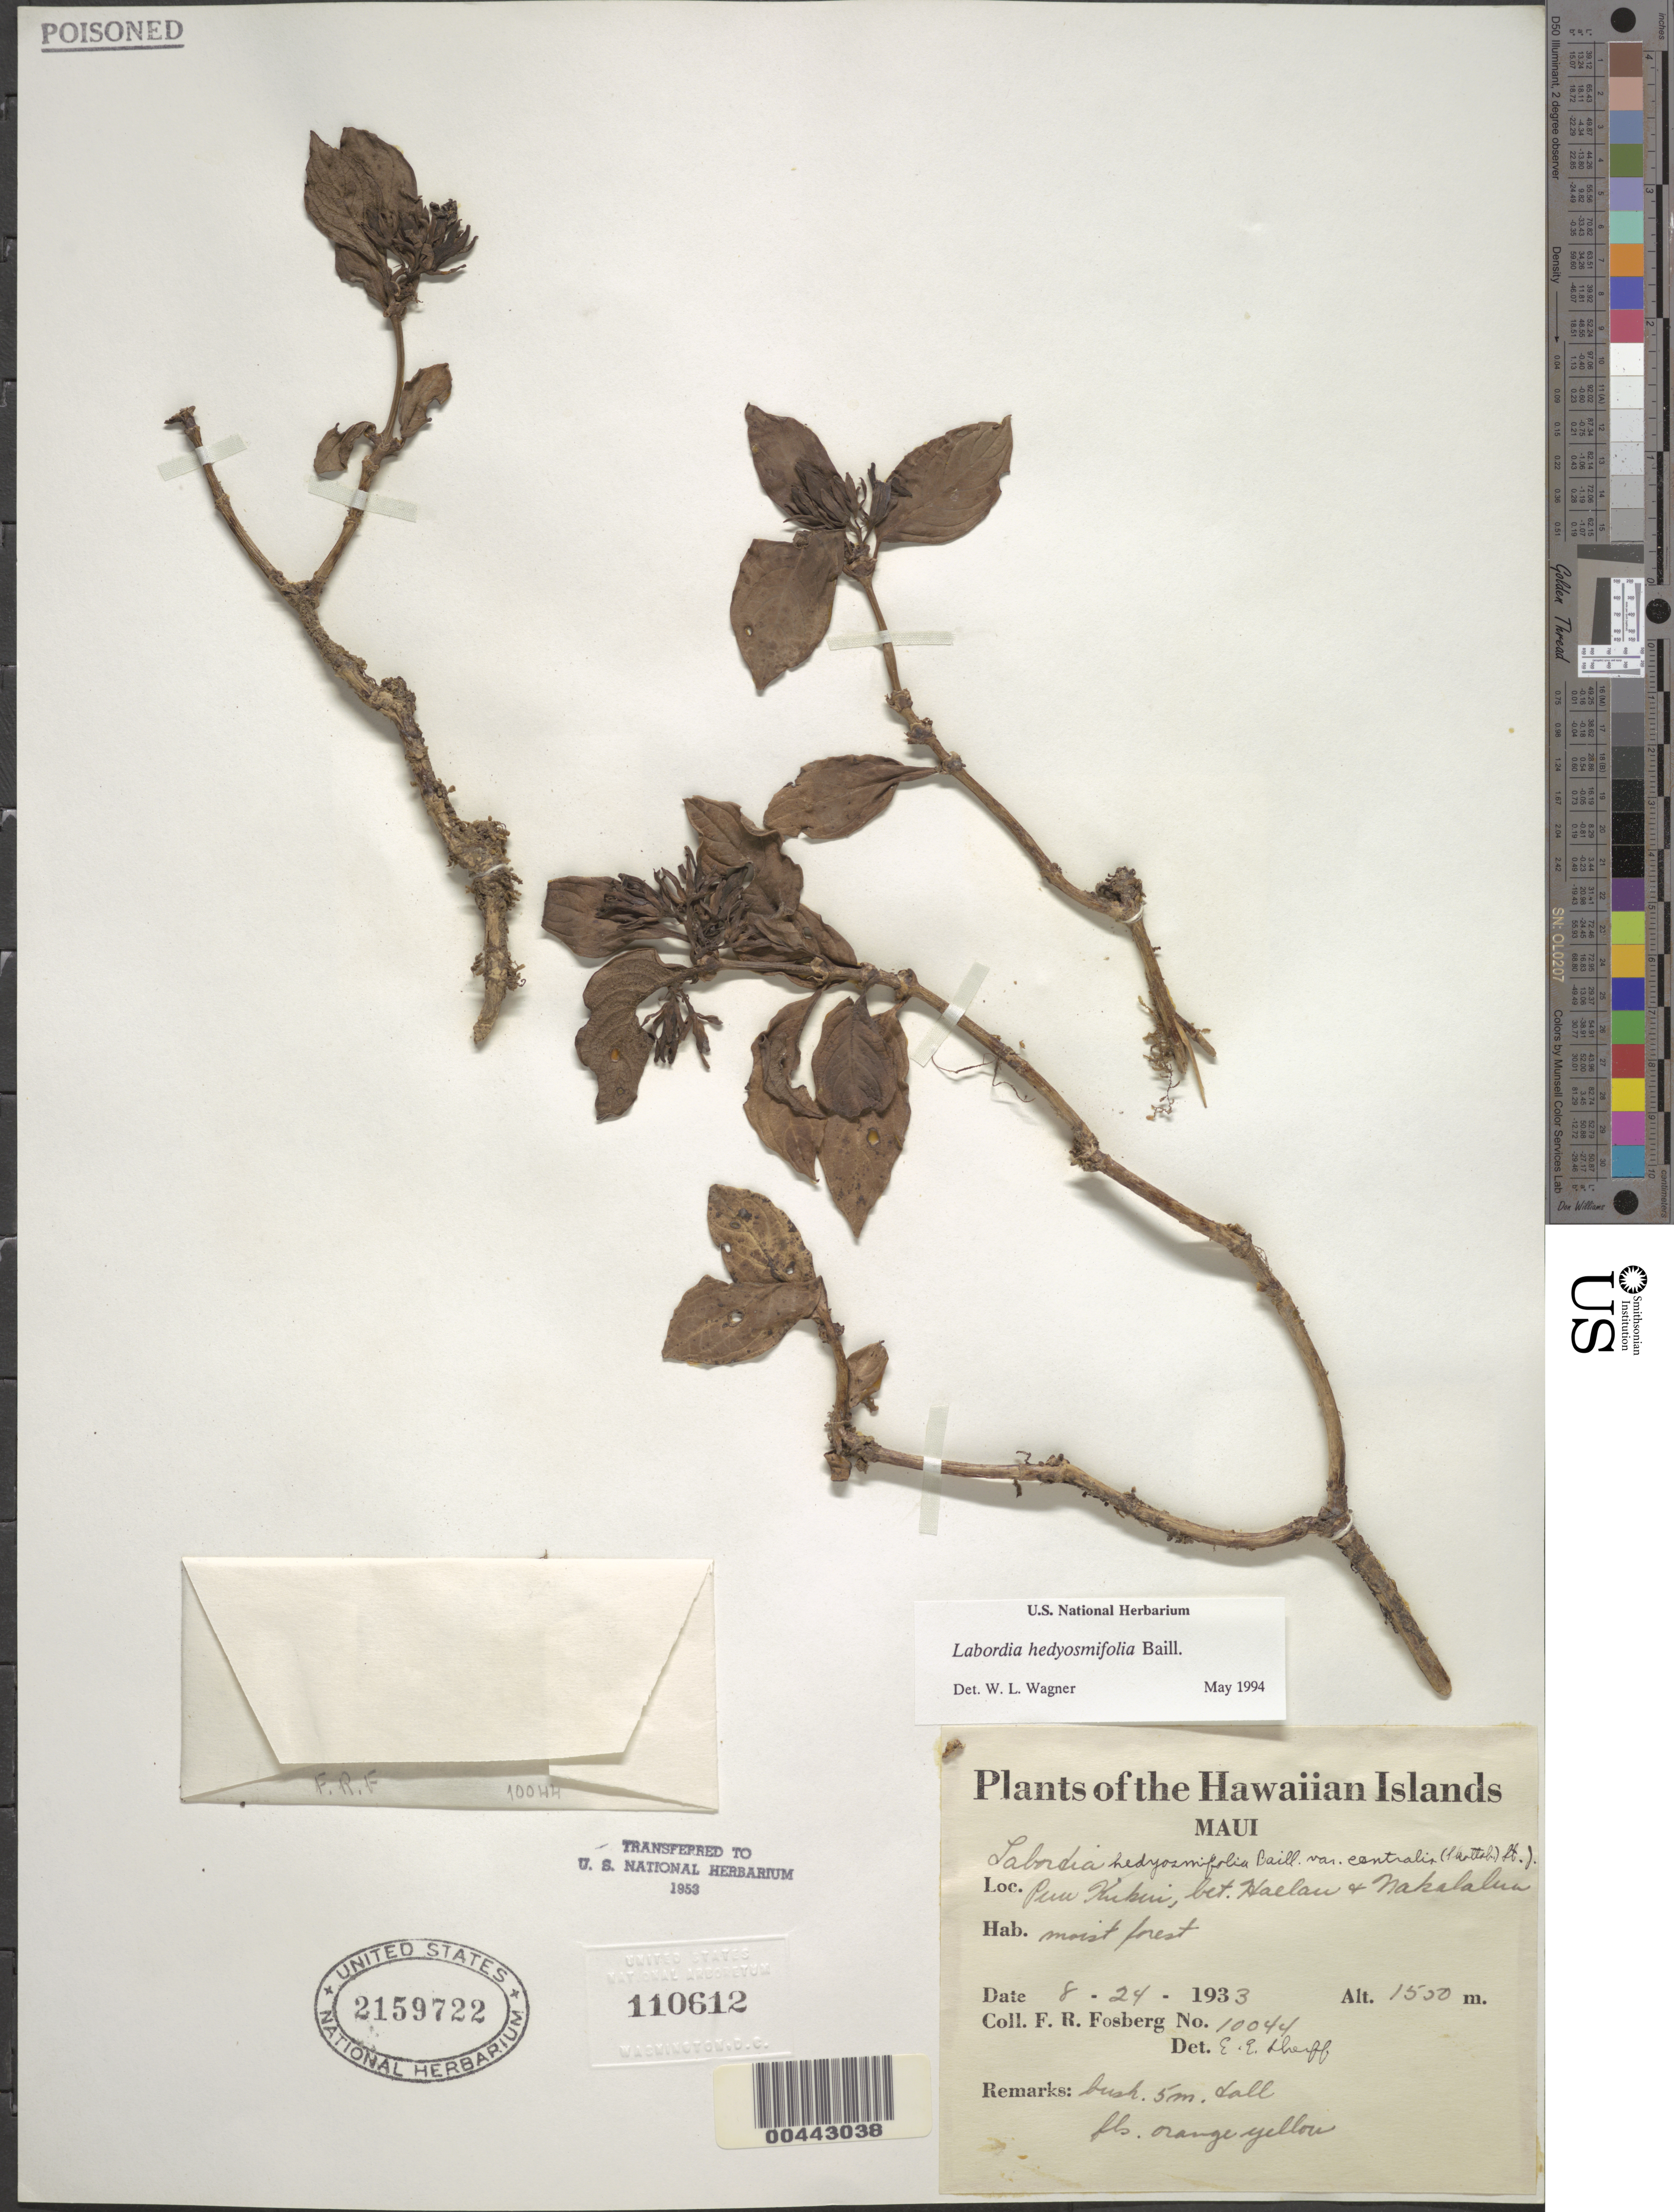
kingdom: Plantae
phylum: Tracheophyta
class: Magnoliopsida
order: Gentianales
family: Loganiaceae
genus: Geniostoma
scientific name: Geniostoma hedyosmifolium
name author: (Baill.) Byng & Christenh.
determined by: Wagner, W. L., (BOT), Smithsonian Institution - National Museum of Natural History (UNITED STATES)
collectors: F. R. Fosberg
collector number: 10044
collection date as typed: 24 Aug 1933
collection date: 1933-08-24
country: United States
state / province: Hawaii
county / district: Maui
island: Maui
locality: Puu Kukui, between Haelau and Nakalalua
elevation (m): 1550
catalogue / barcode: US 2159722